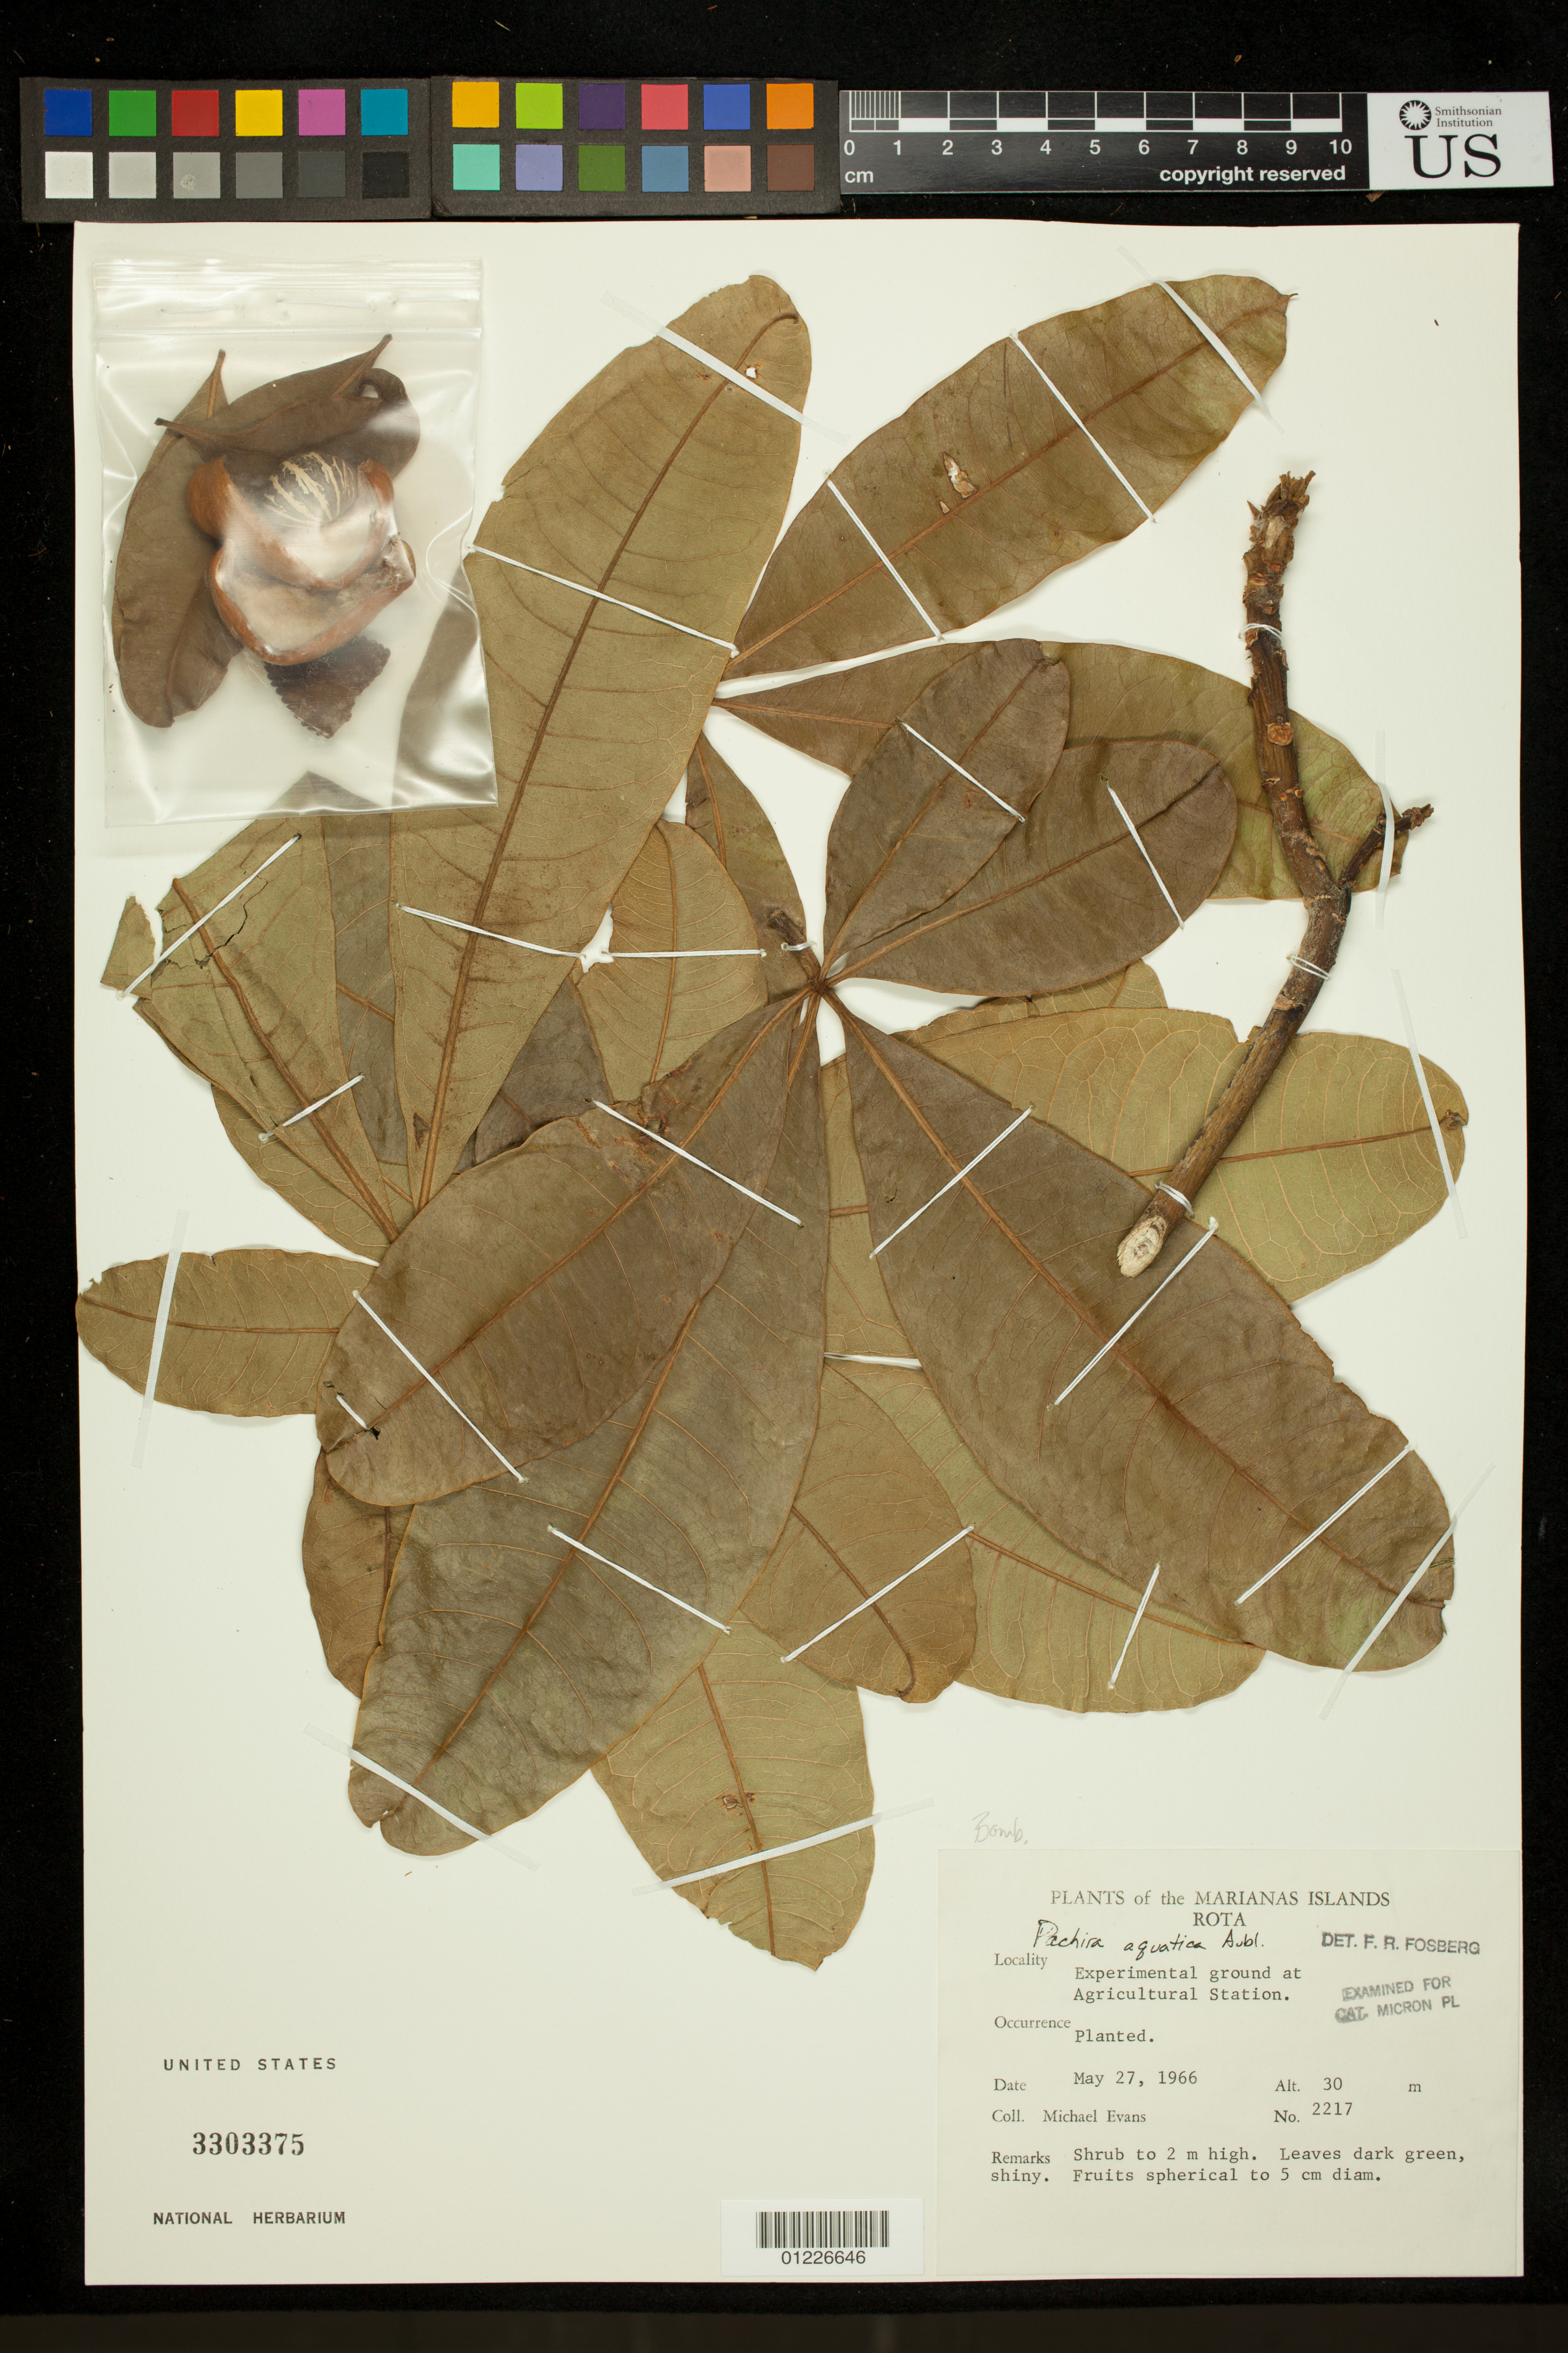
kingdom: Plantae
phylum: Tracheophyta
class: Magnoliopsida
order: Malvales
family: Malvaceae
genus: Pachira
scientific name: Pachira aquatica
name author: Aubl.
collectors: M. Evans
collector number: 2217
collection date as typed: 27 May 1966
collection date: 1966-05-27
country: Northern Mariana Islands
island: Rota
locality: Experimental ground at Agricultural Station.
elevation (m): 30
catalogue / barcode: US 3303375